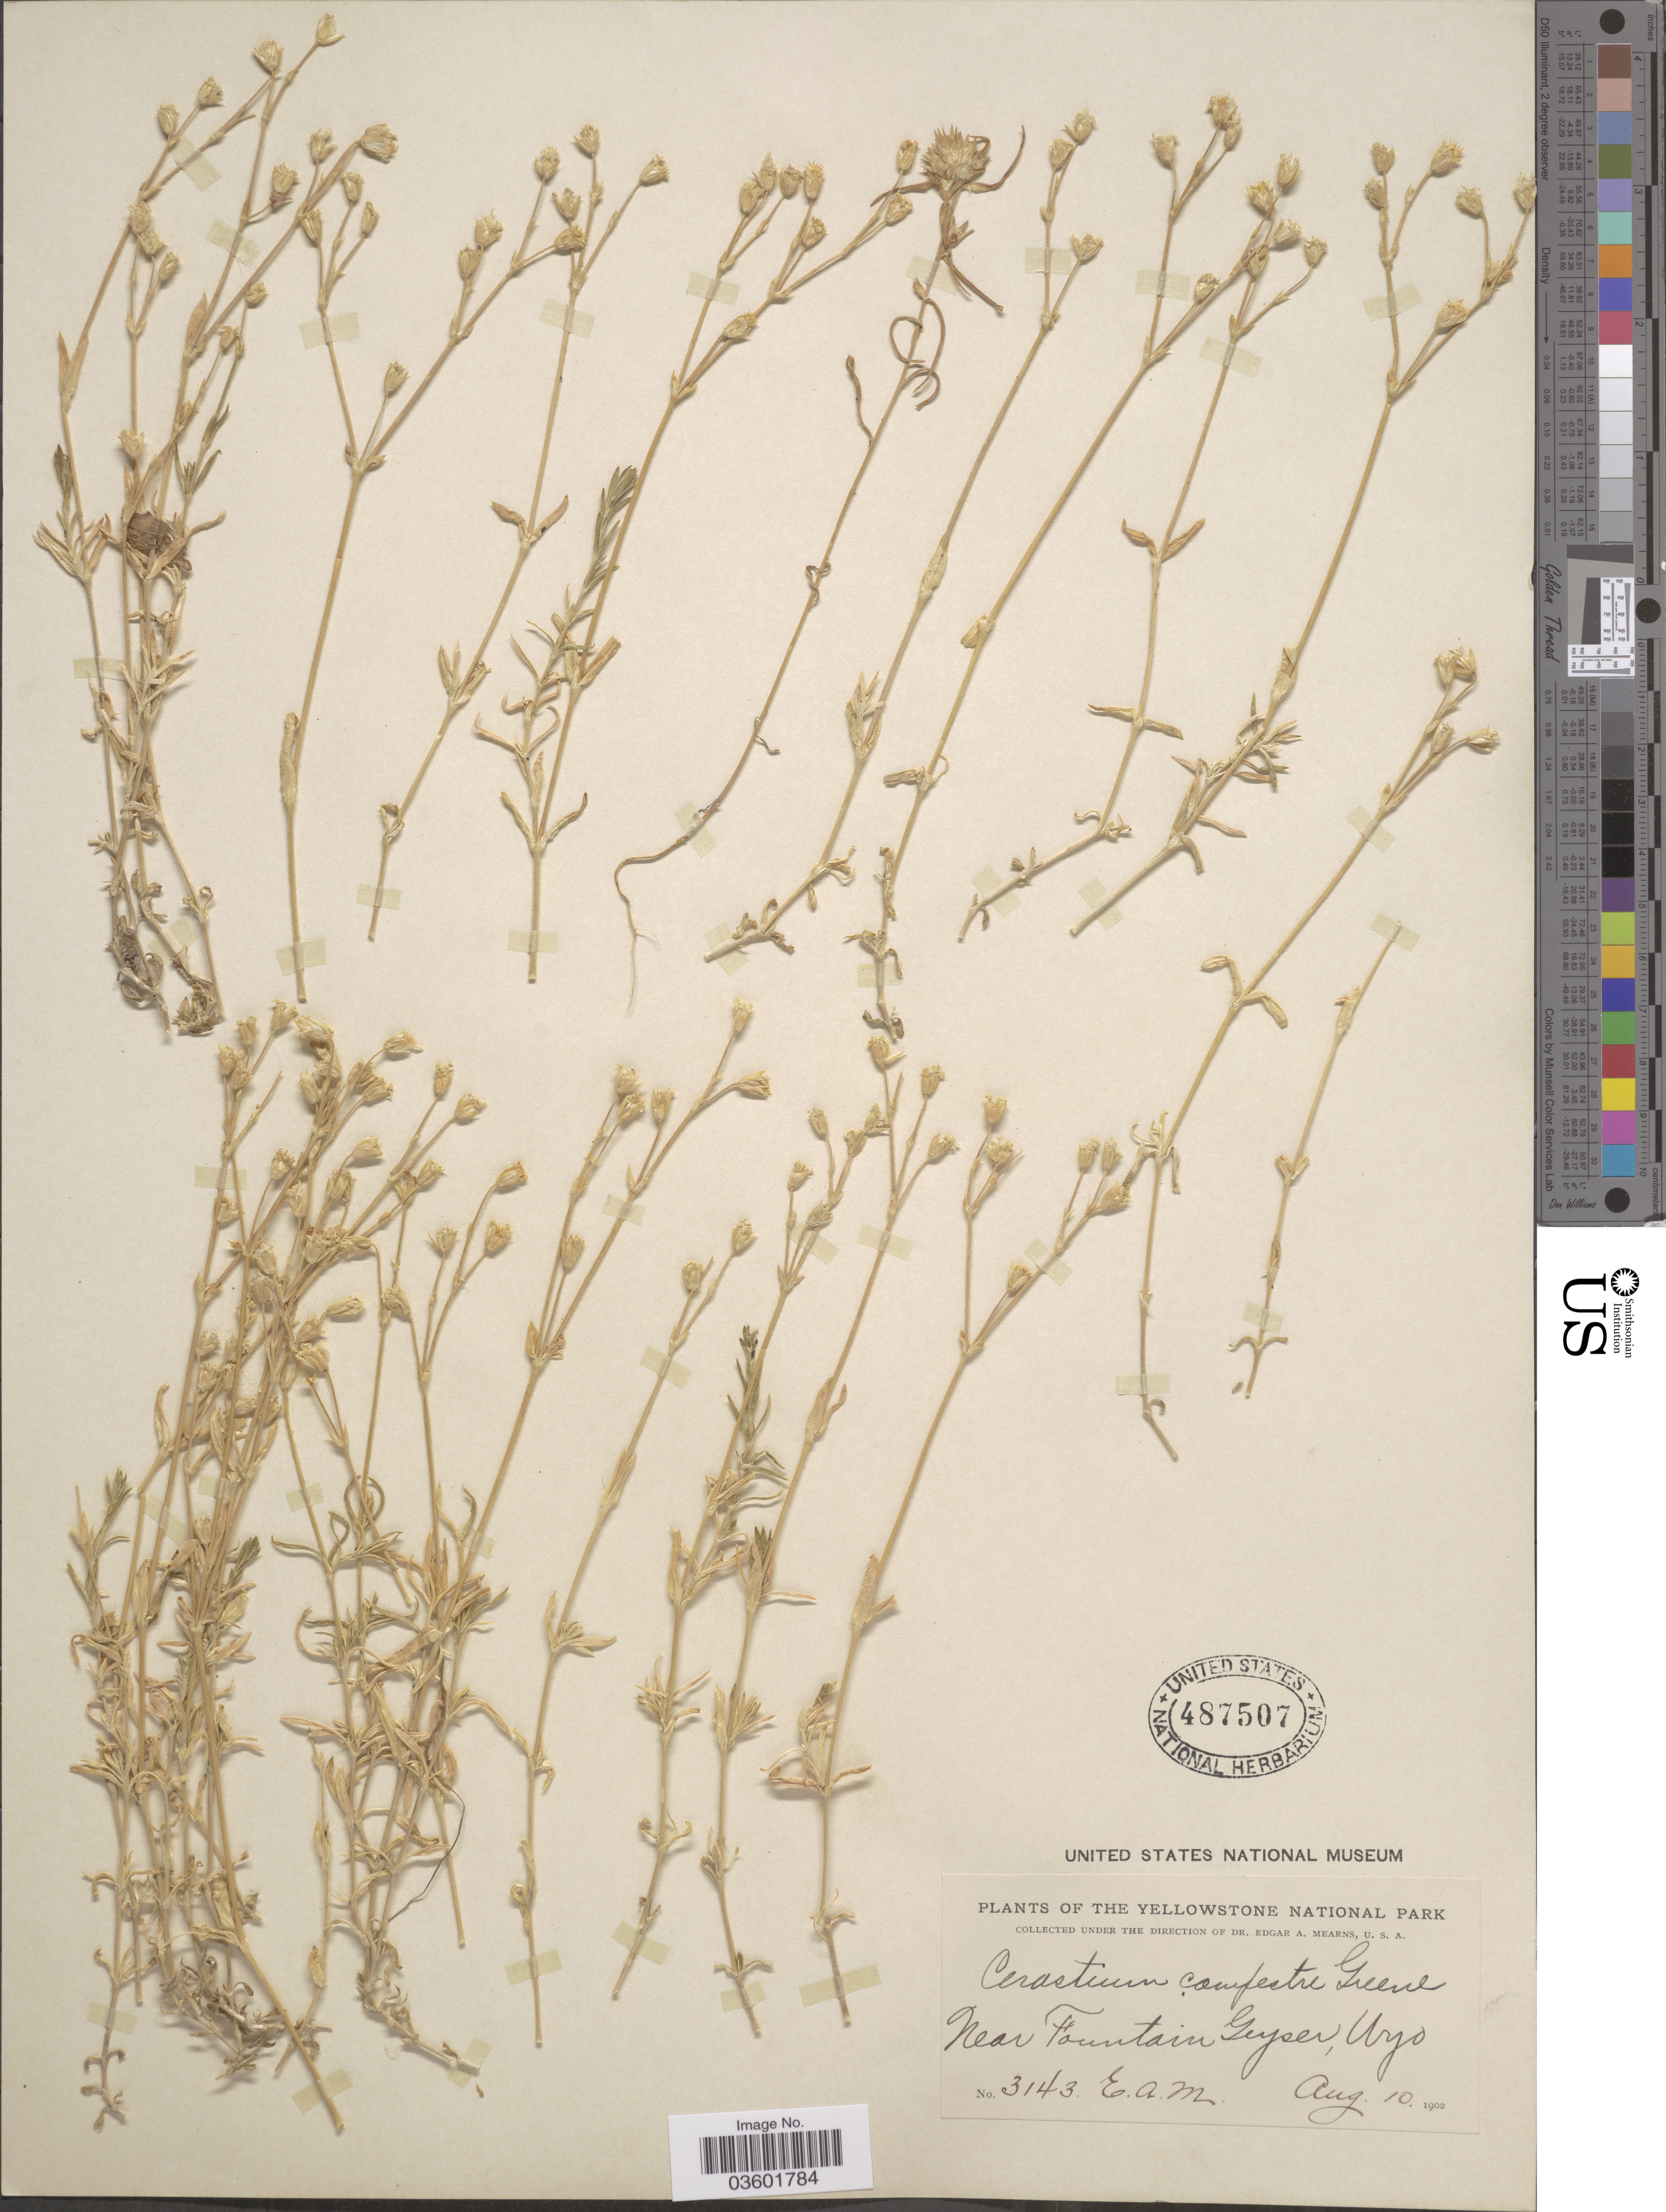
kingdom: Plantae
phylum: Tracheophyta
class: Magnoliopsida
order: Caryophyllales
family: Caryophyllaceae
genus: Cerastium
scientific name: Cerastium campestre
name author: Greene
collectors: E. A. Mearns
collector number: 3143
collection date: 1902-08-10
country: United States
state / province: Wyoming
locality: Yellowstone National Park. Near Fountain Geyser.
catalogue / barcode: US 487507